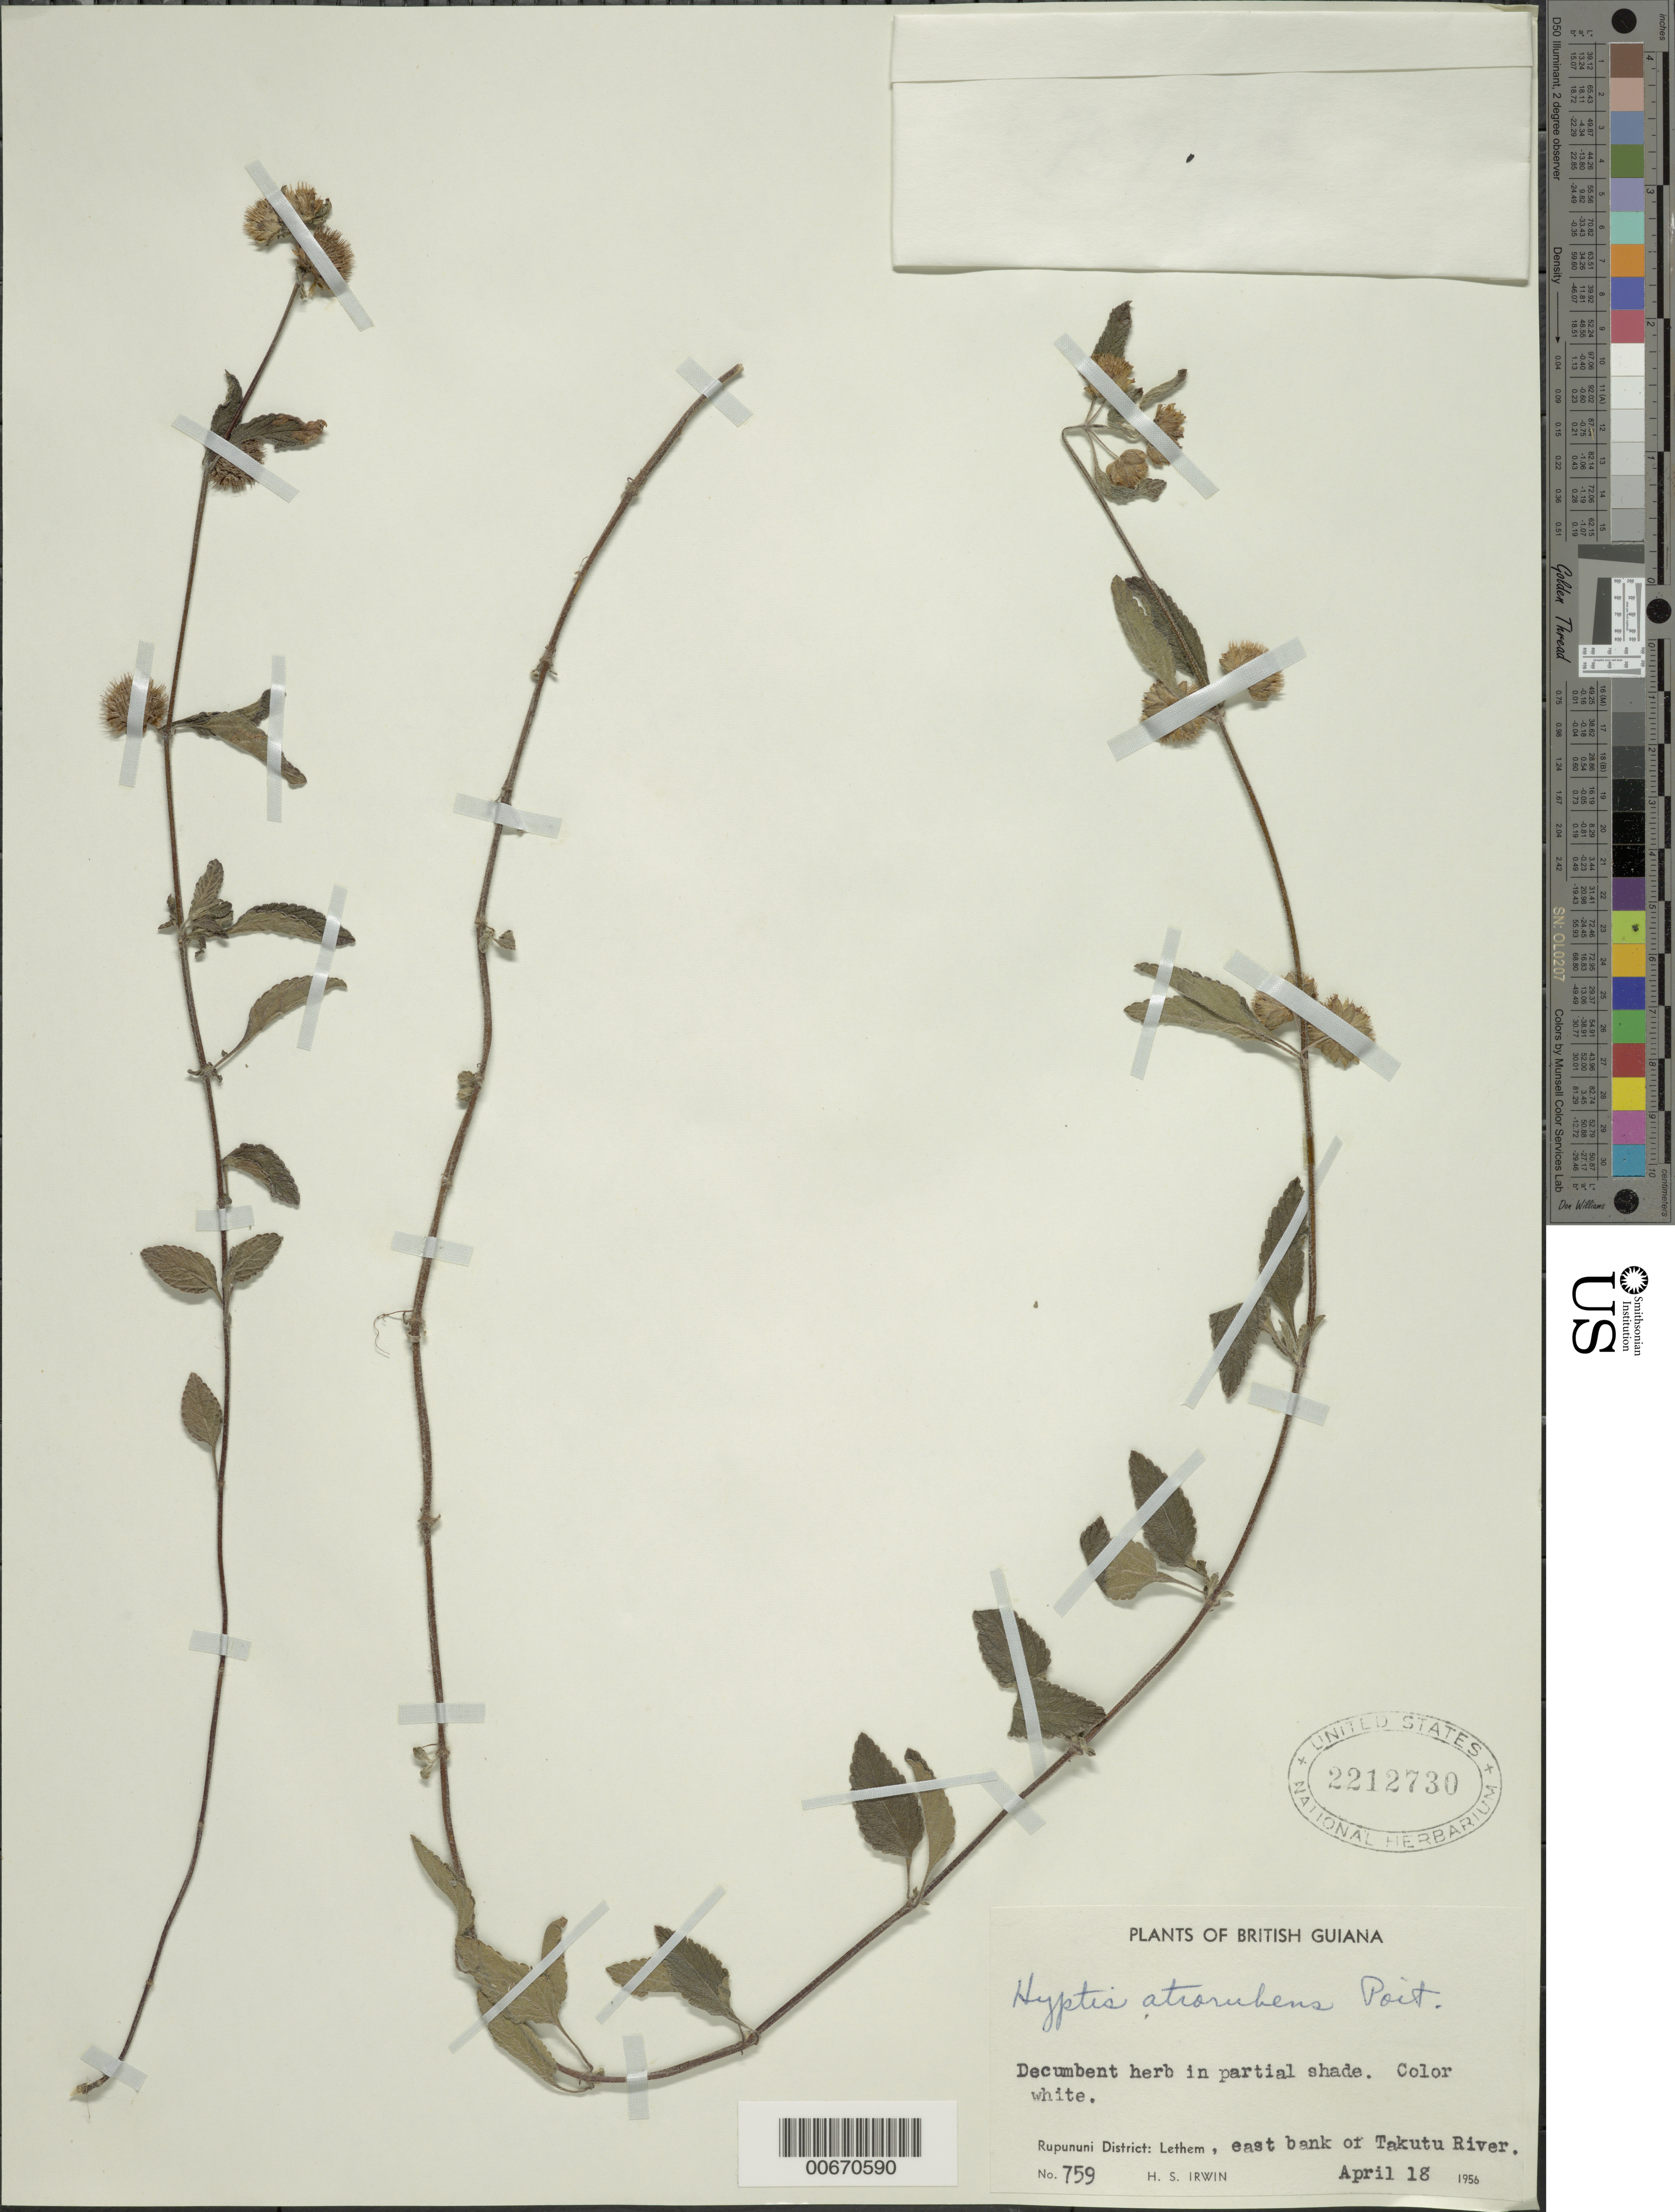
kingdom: Plantae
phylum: Tracheophyta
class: Magnoliopsida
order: Lamiales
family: Lamiaceae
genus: Hyptis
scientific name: Hyptis atrorubens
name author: Poit.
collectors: H. Irwin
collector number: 759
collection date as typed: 18-Apr-56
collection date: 1956-04-18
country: Guyana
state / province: U. Takutu-U. Essequibo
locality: Lethem, E bank of Takutu R., Rupununi Dist.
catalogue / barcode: US 2212730